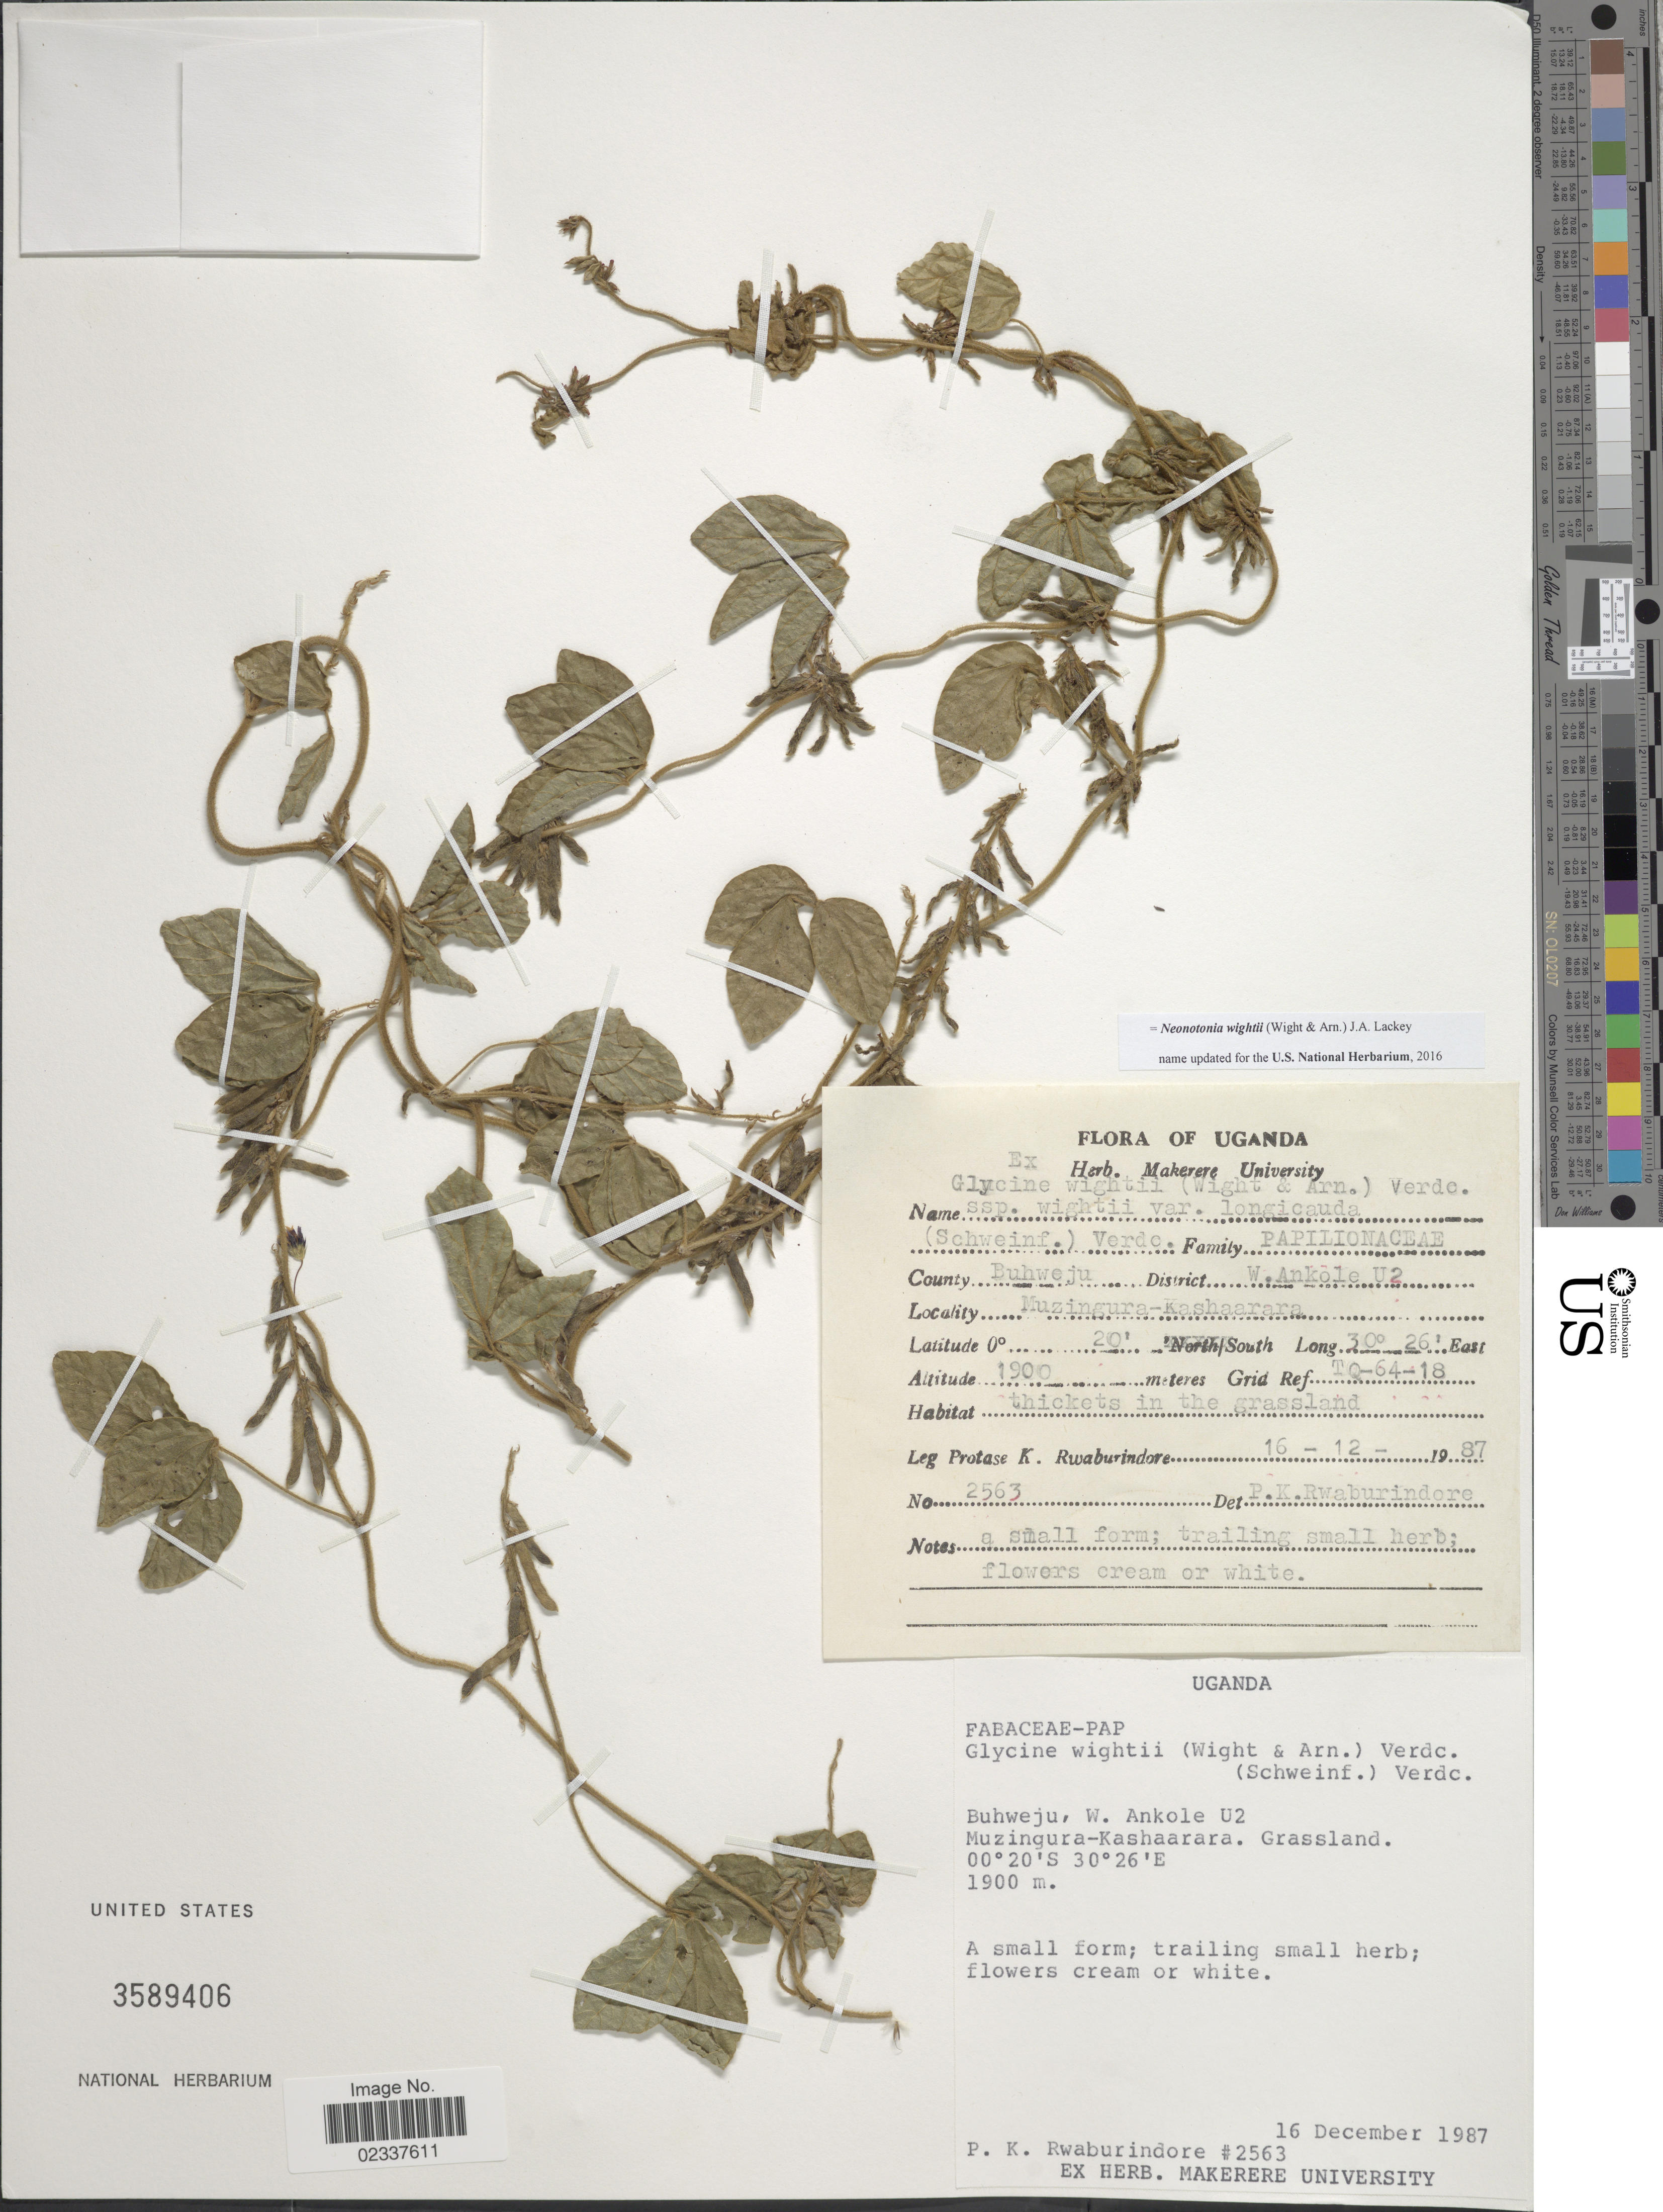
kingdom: Plantae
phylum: Tracheophyta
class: Magnoliopsida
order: Fabales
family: Fabaceae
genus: Neonotonia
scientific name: Neonotonia wightii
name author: (Arn.) J.A. Lackey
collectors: P. Rwaburindore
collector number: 2563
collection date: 1987-12-16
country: Uganda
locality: Buhweju, W. Ankole U2, Muzingura-Kashaarara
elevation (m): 1900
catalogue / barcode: US 3589406